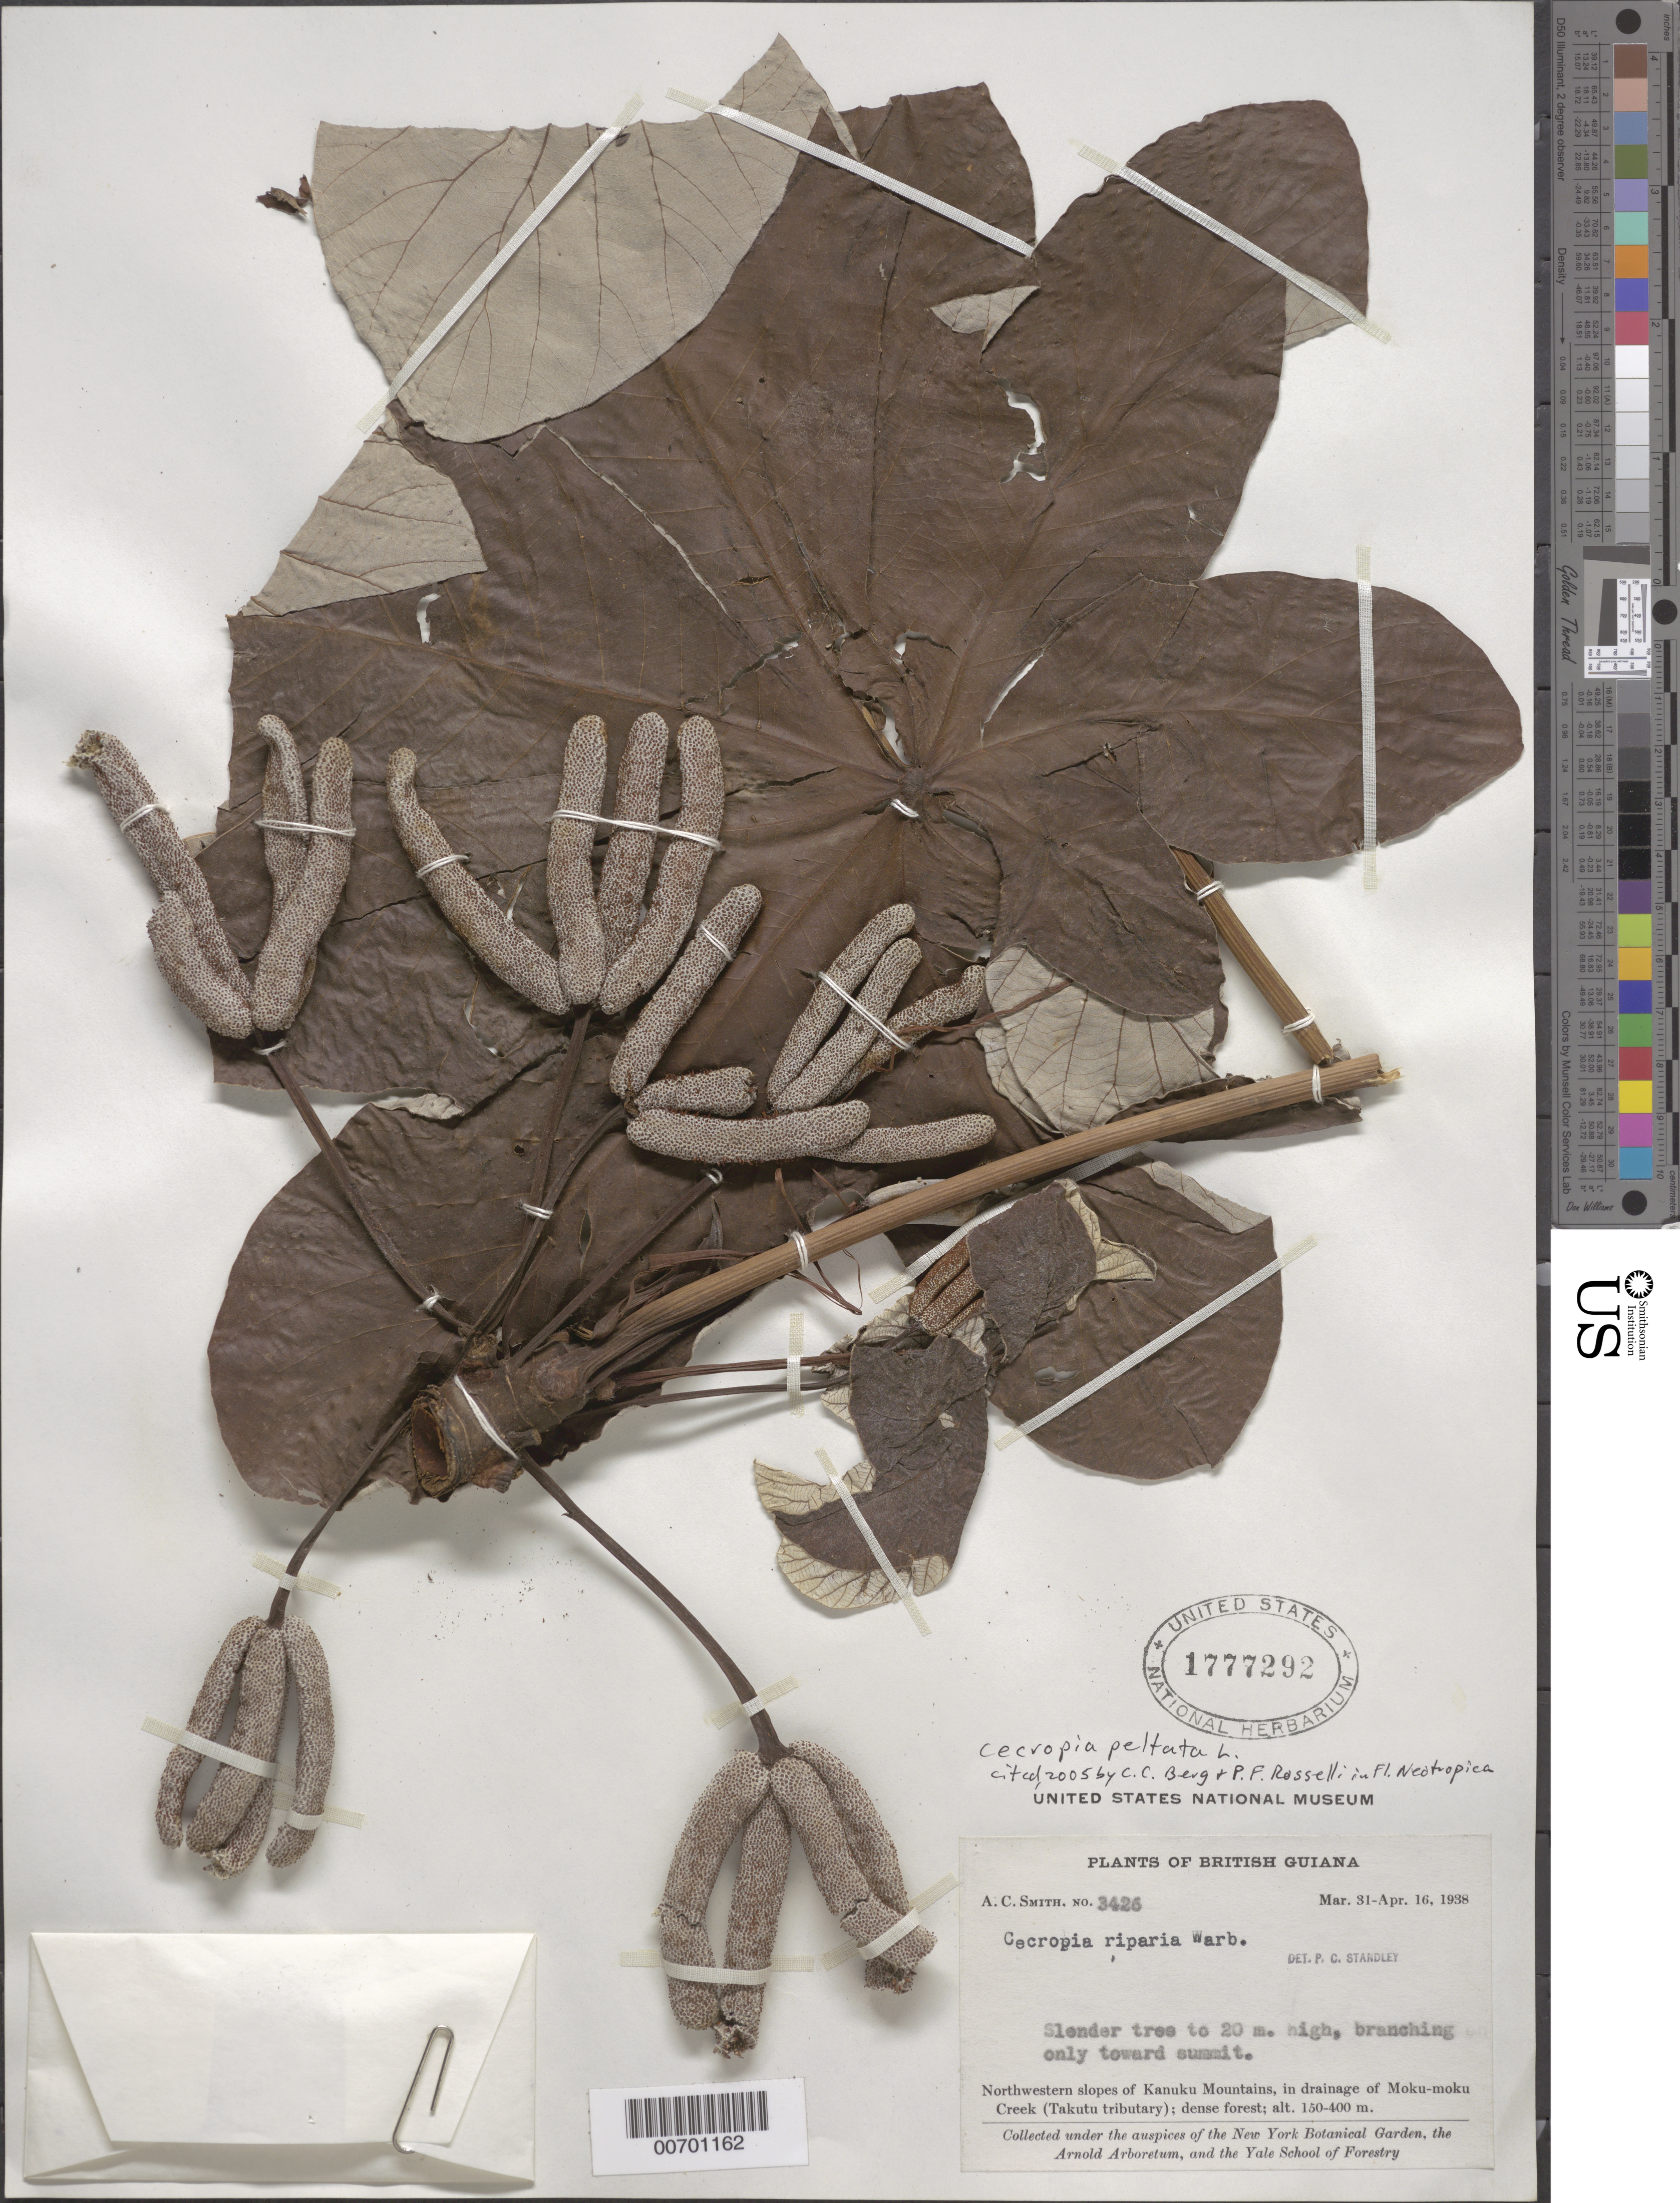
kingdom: Plantae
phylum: Tracheophyta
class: Magnoliopsida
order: Rosales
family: Urticaceae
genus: Cecropia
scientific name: Cecropia peltata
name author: L.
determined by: Berg, C. C.; Rosselli, P. F.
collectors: A. C. Smith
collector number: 3426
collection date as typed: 31-Mar-38 to 16-Apr-38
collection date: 1938-03-31/1938-04-16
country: Guyana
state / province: U. Takutu-U. Essequibo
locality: Kanuku Mts., NW slopes, in drainage of Moku-moku Creek (Takutu tributary)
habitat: Dense forest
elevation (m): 150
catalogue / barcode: US 1777292